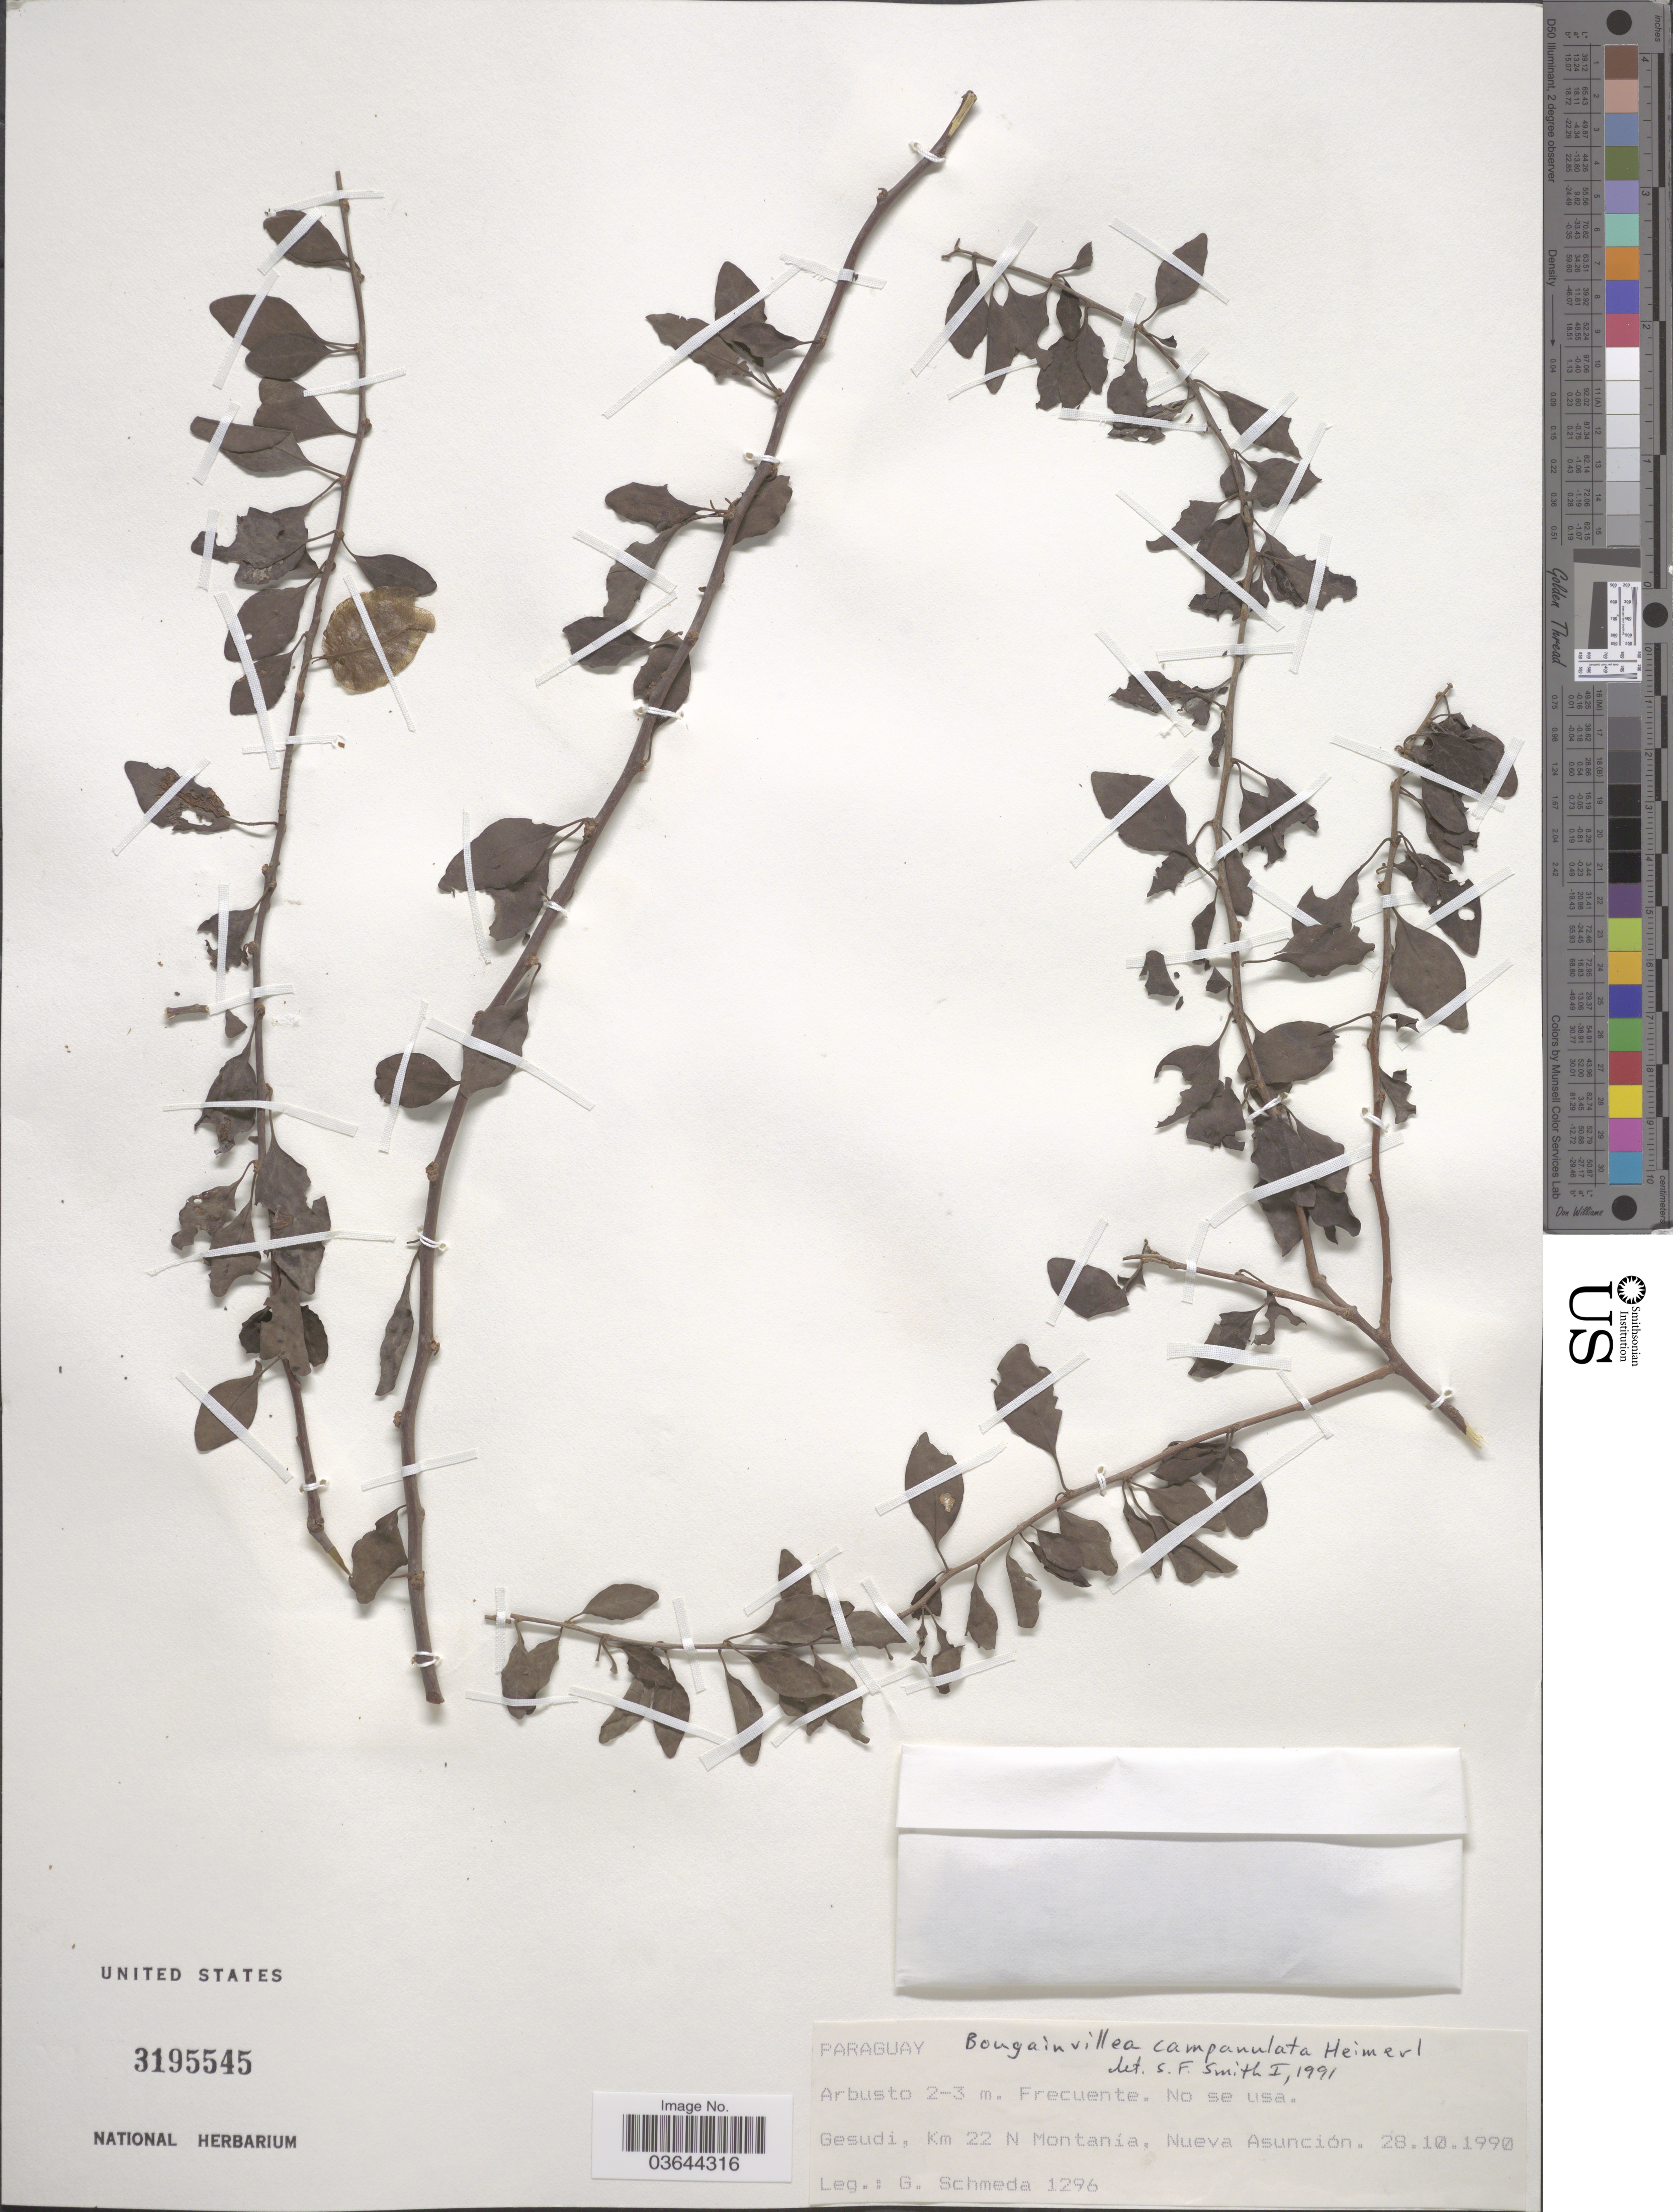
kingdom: Plantae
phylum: Tracheophyta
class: Magnoliopsida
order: Caryophyllales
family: Nyctaginaceae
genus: Bougainvillea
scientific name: Bougainvillea campanulata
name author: Heimerl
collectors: G. Schmeda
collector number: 1296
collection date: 1990-10-28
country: Paraguay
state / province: Asuncion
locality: Gesudi, Km 22 N Montanía, Nueva Asunción.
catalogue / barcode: US 3195545